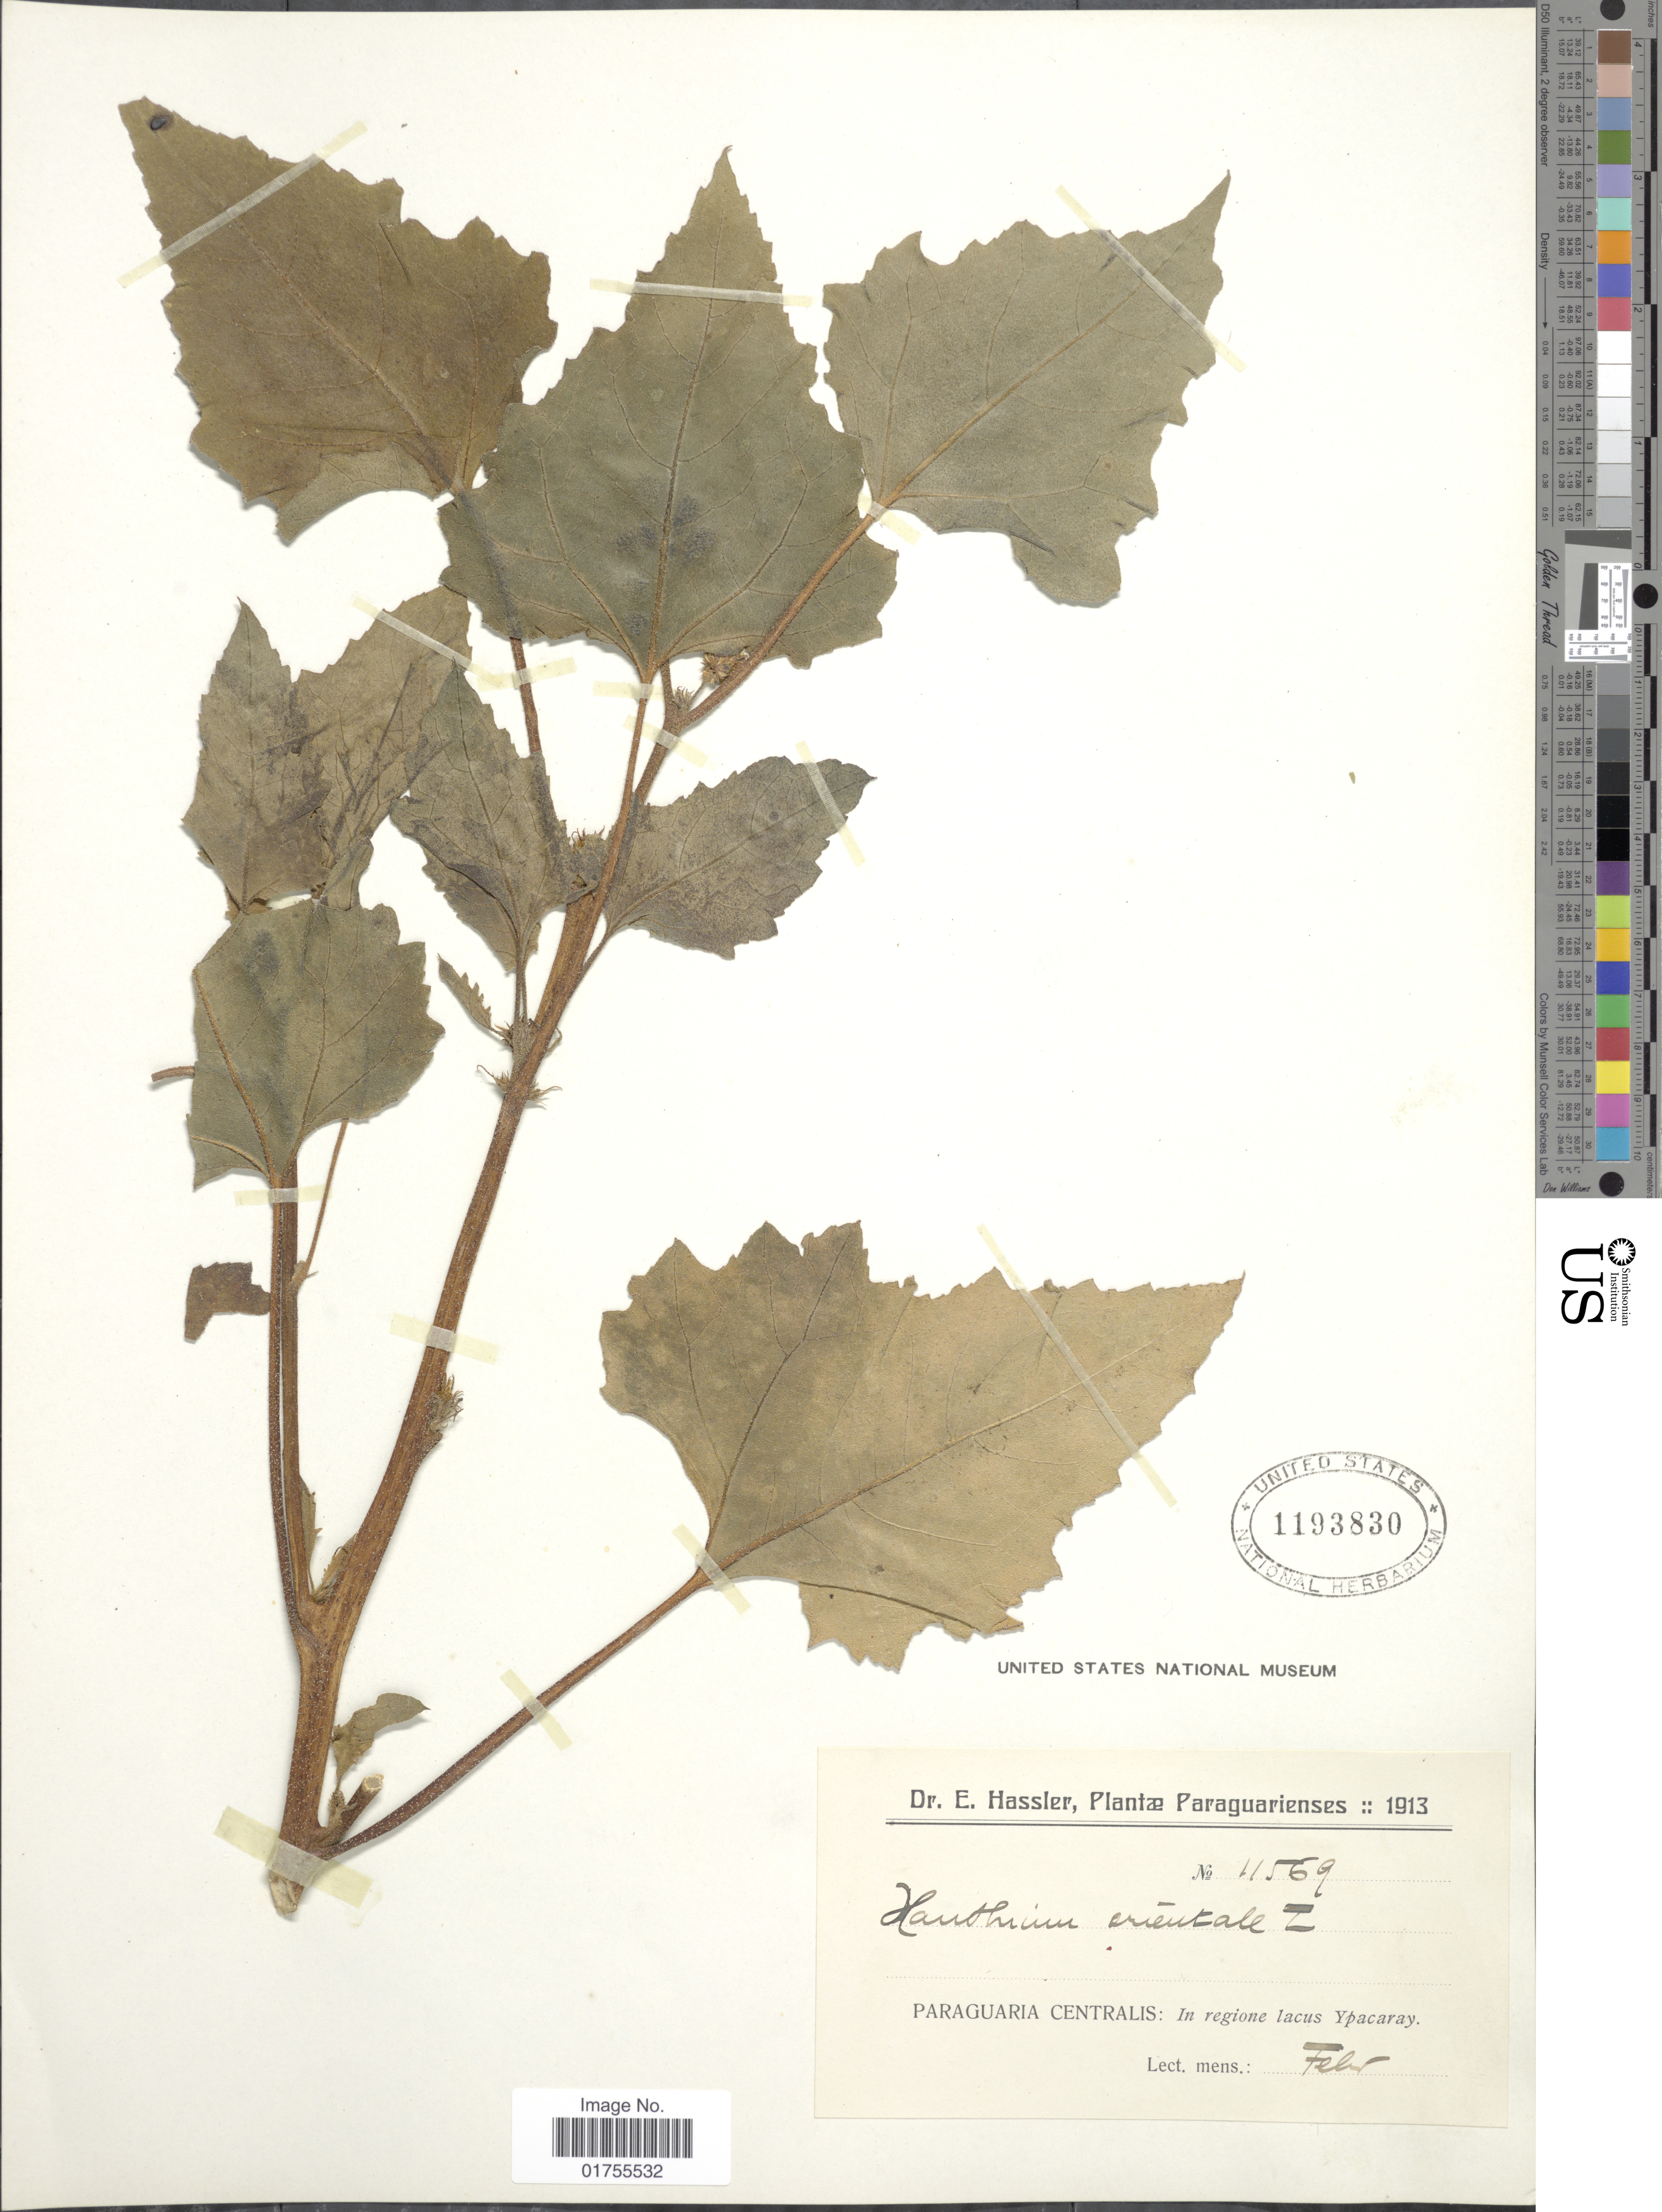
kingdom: Plantae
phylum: Tracheophyta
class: Magnoliopsida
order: Asterales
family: Asteraceae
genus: Xanthium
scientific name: Xanthium orientale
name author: L.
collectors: E. Hassler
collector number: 11569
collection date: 1913-02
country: Paraguay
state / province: Central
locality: In regione Lacus Ypacaray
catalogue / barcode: US 1193830